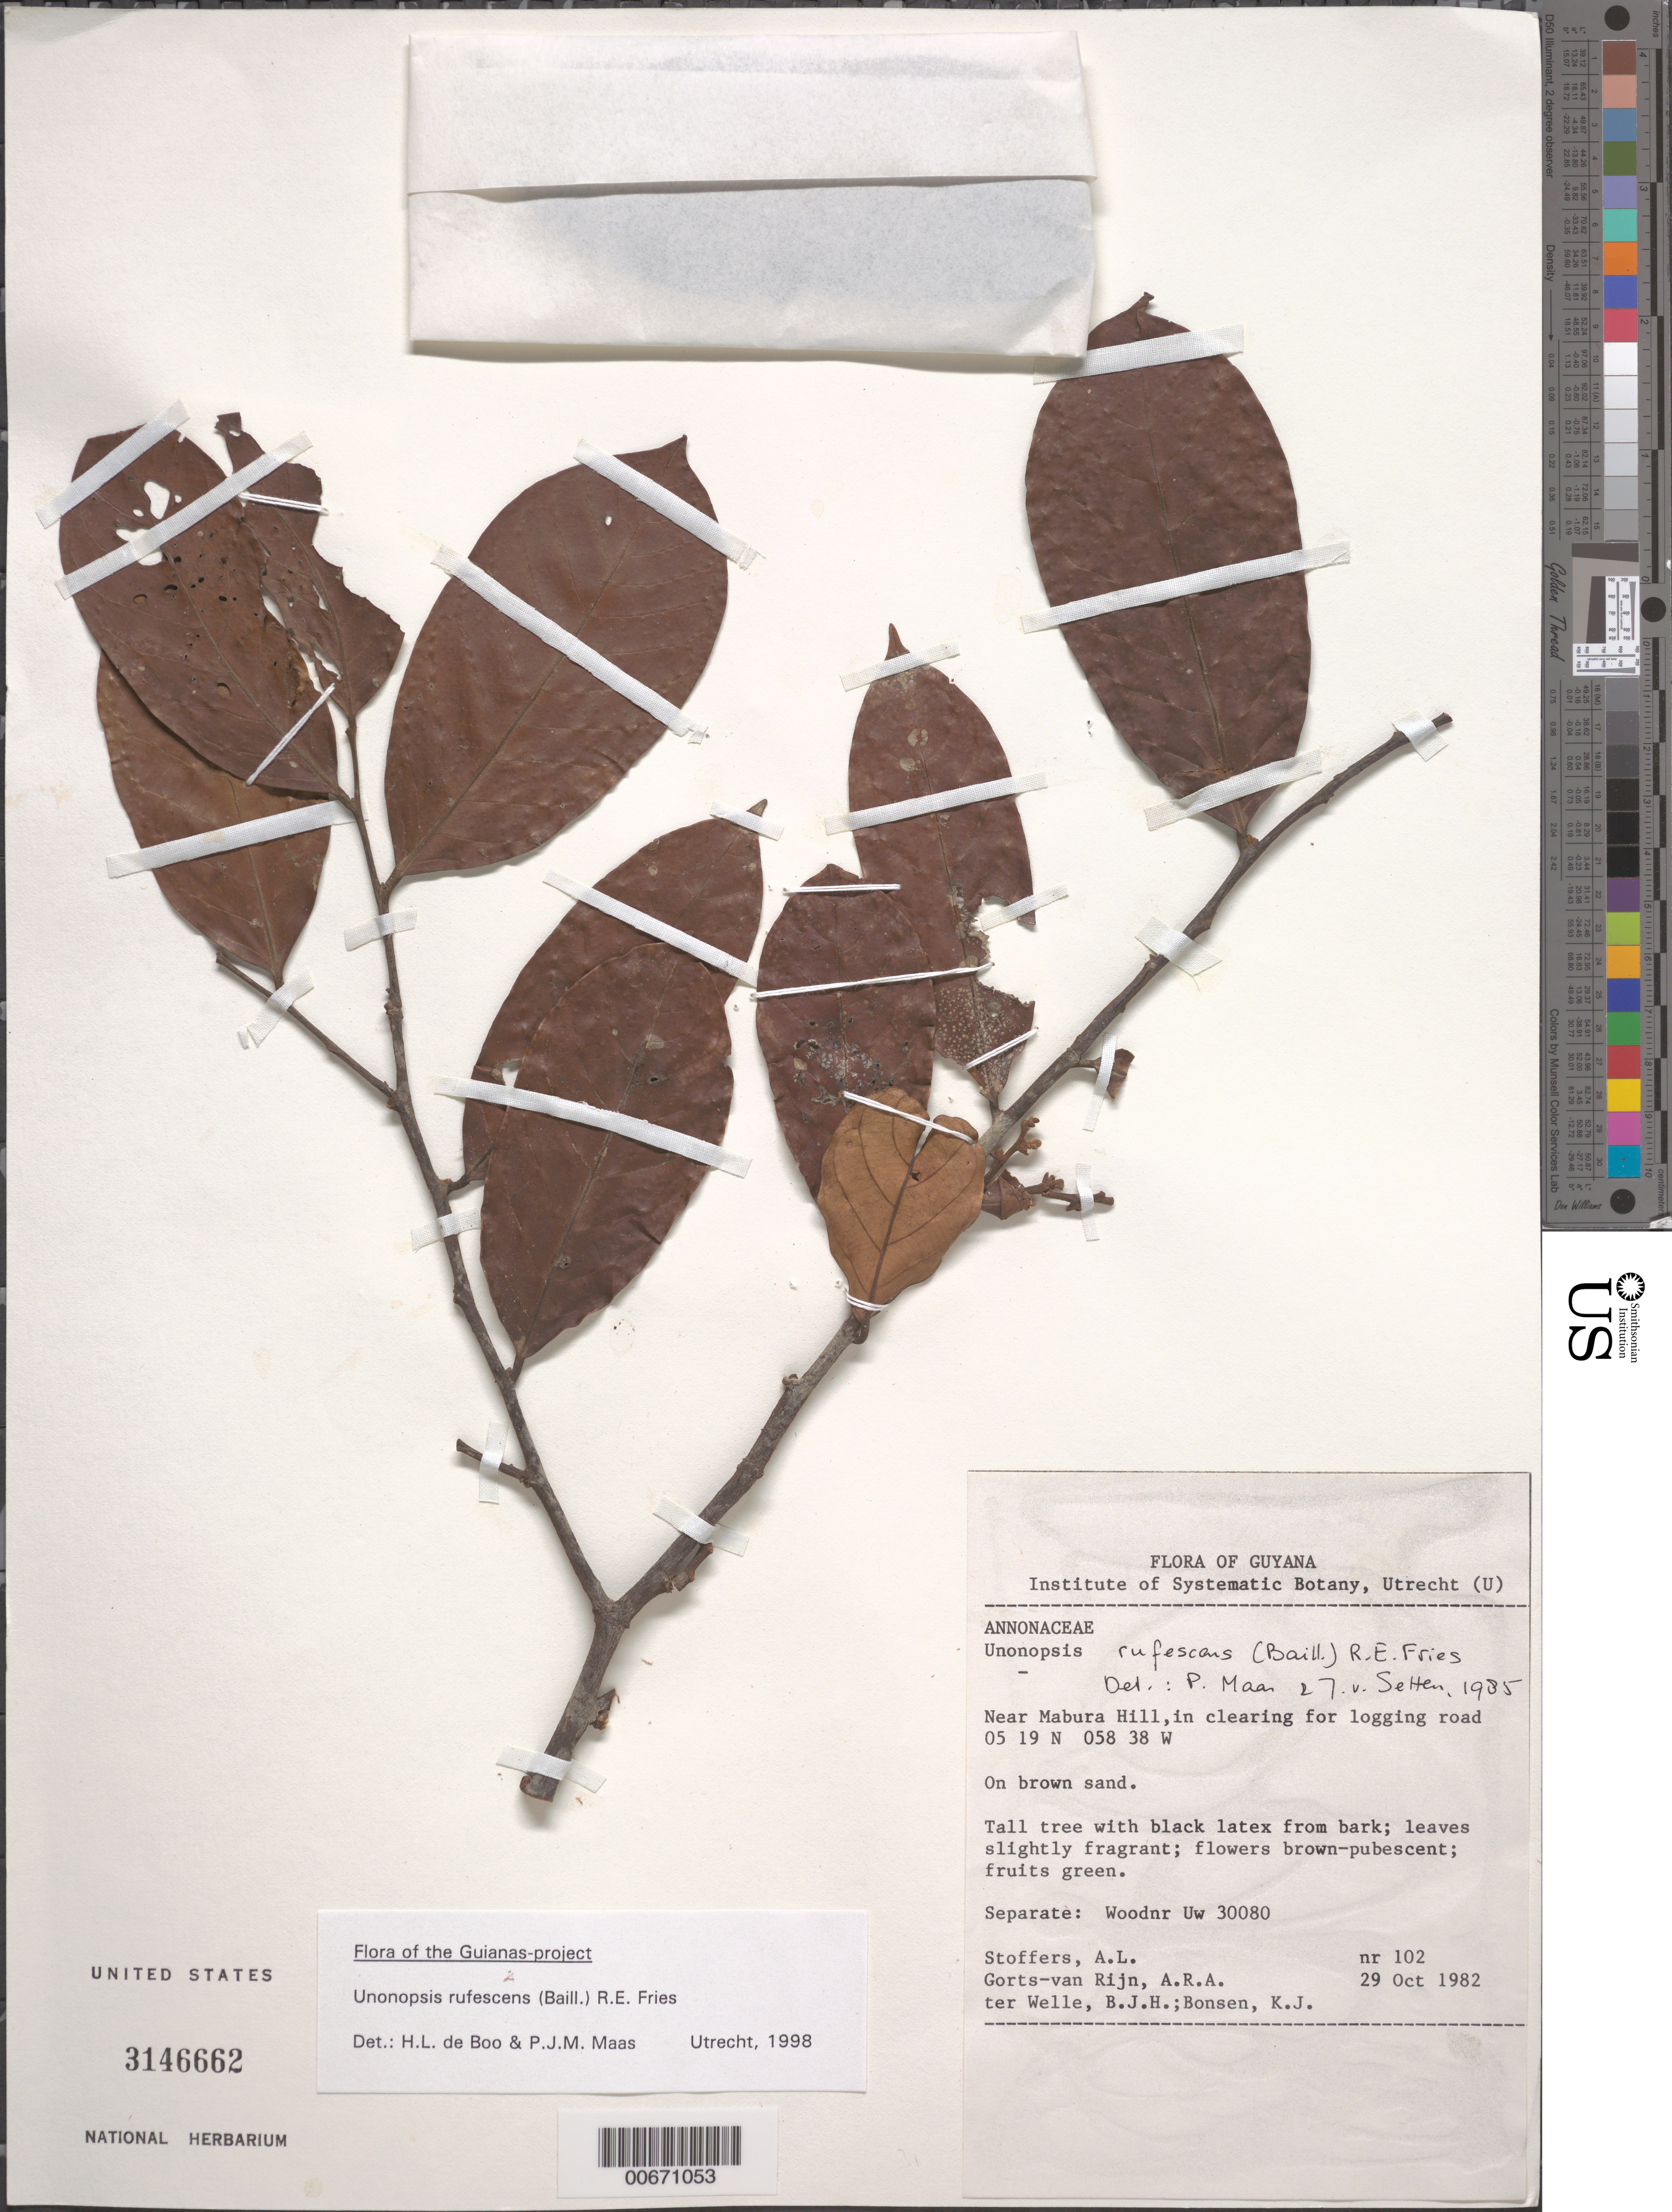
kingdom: Plantae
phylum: Tracheophyta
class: Magnoliopsida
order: Magnoliales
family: Annonaceae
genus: Unonopsis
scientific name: Unonopsis rufescens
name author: (Baill.) R.E. Fr.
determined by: de Boo, H. L.; Maas, P. J.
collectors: A. Stoffers, A. .R. A. Görts-van Rijn, B. Welle & K. Bonsen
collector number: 102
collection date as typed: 29-Oct-82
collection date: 1982-10-29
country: Guyana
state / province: U. Demerara-Berbice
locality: Mabura Hill, near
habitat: Clearing for logging road, brown sand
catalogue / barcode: US 3146662